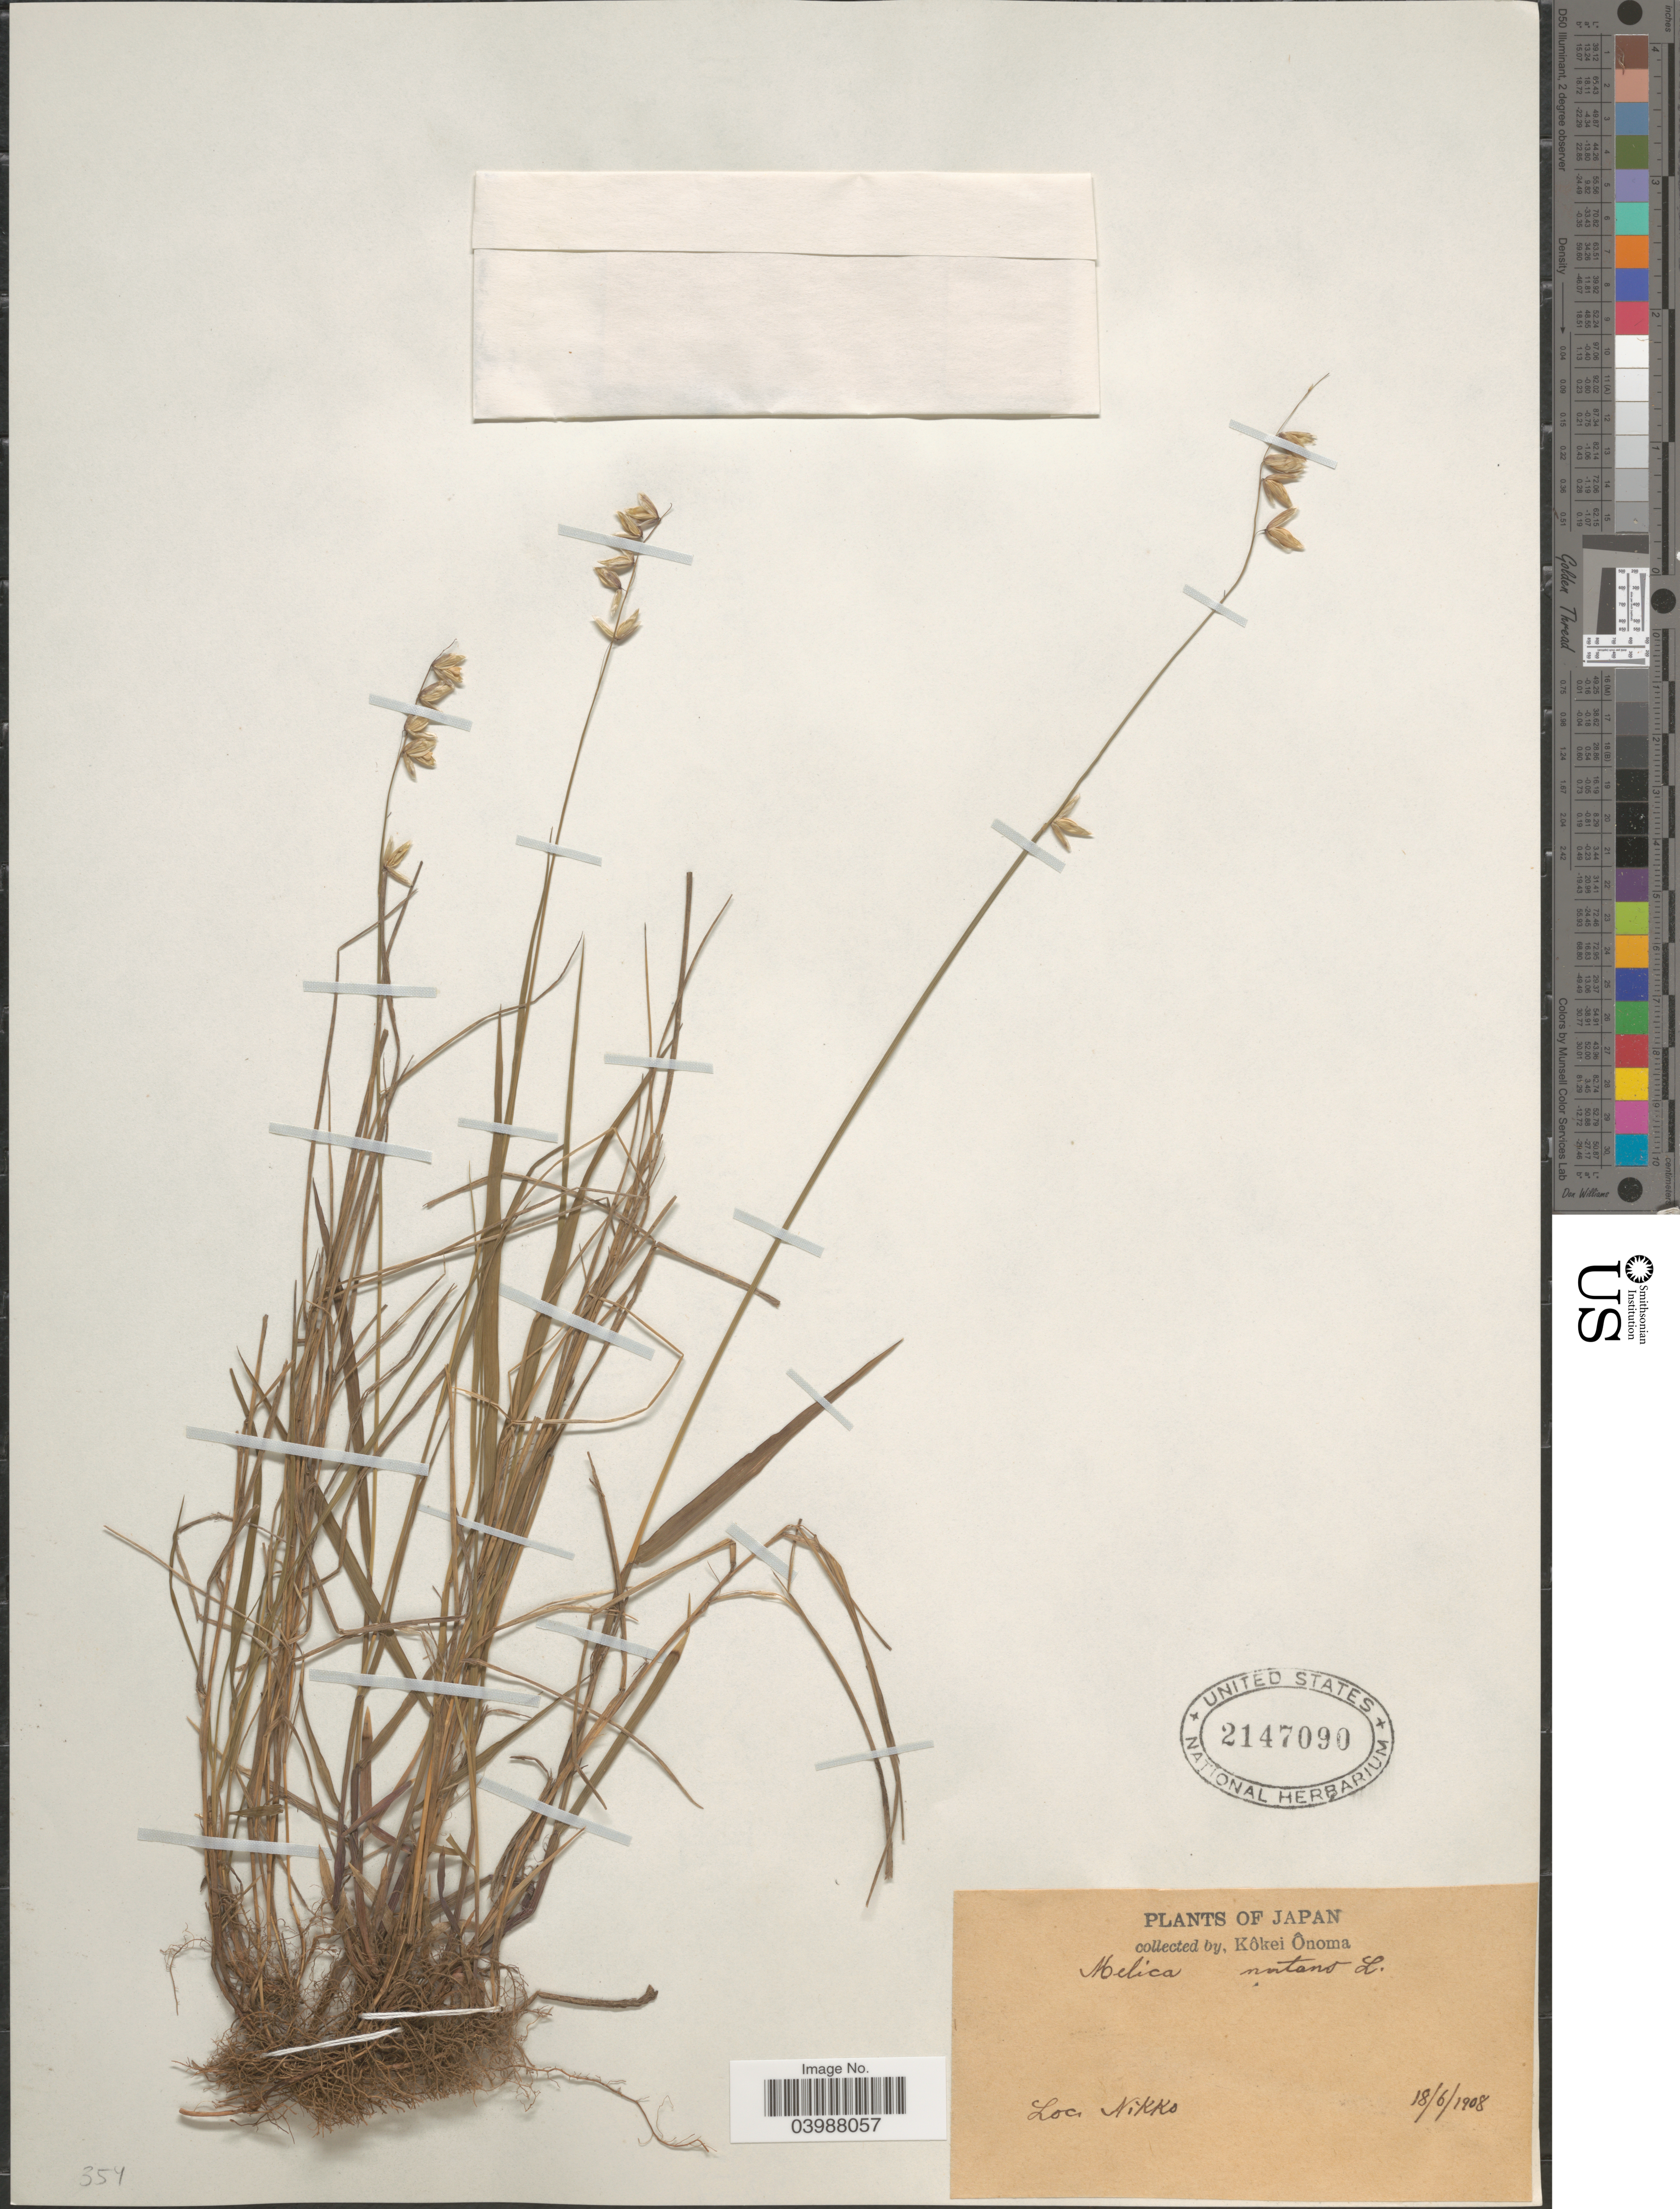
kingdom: Plantae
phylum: Tracheophyta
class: Liliopsida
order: Poales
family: Poaceae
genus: Melica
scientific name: Melica nutans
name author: L.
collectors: K. Onoma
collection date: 1908-06-18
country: Japan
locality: Nikko.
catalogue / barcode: US 2147090